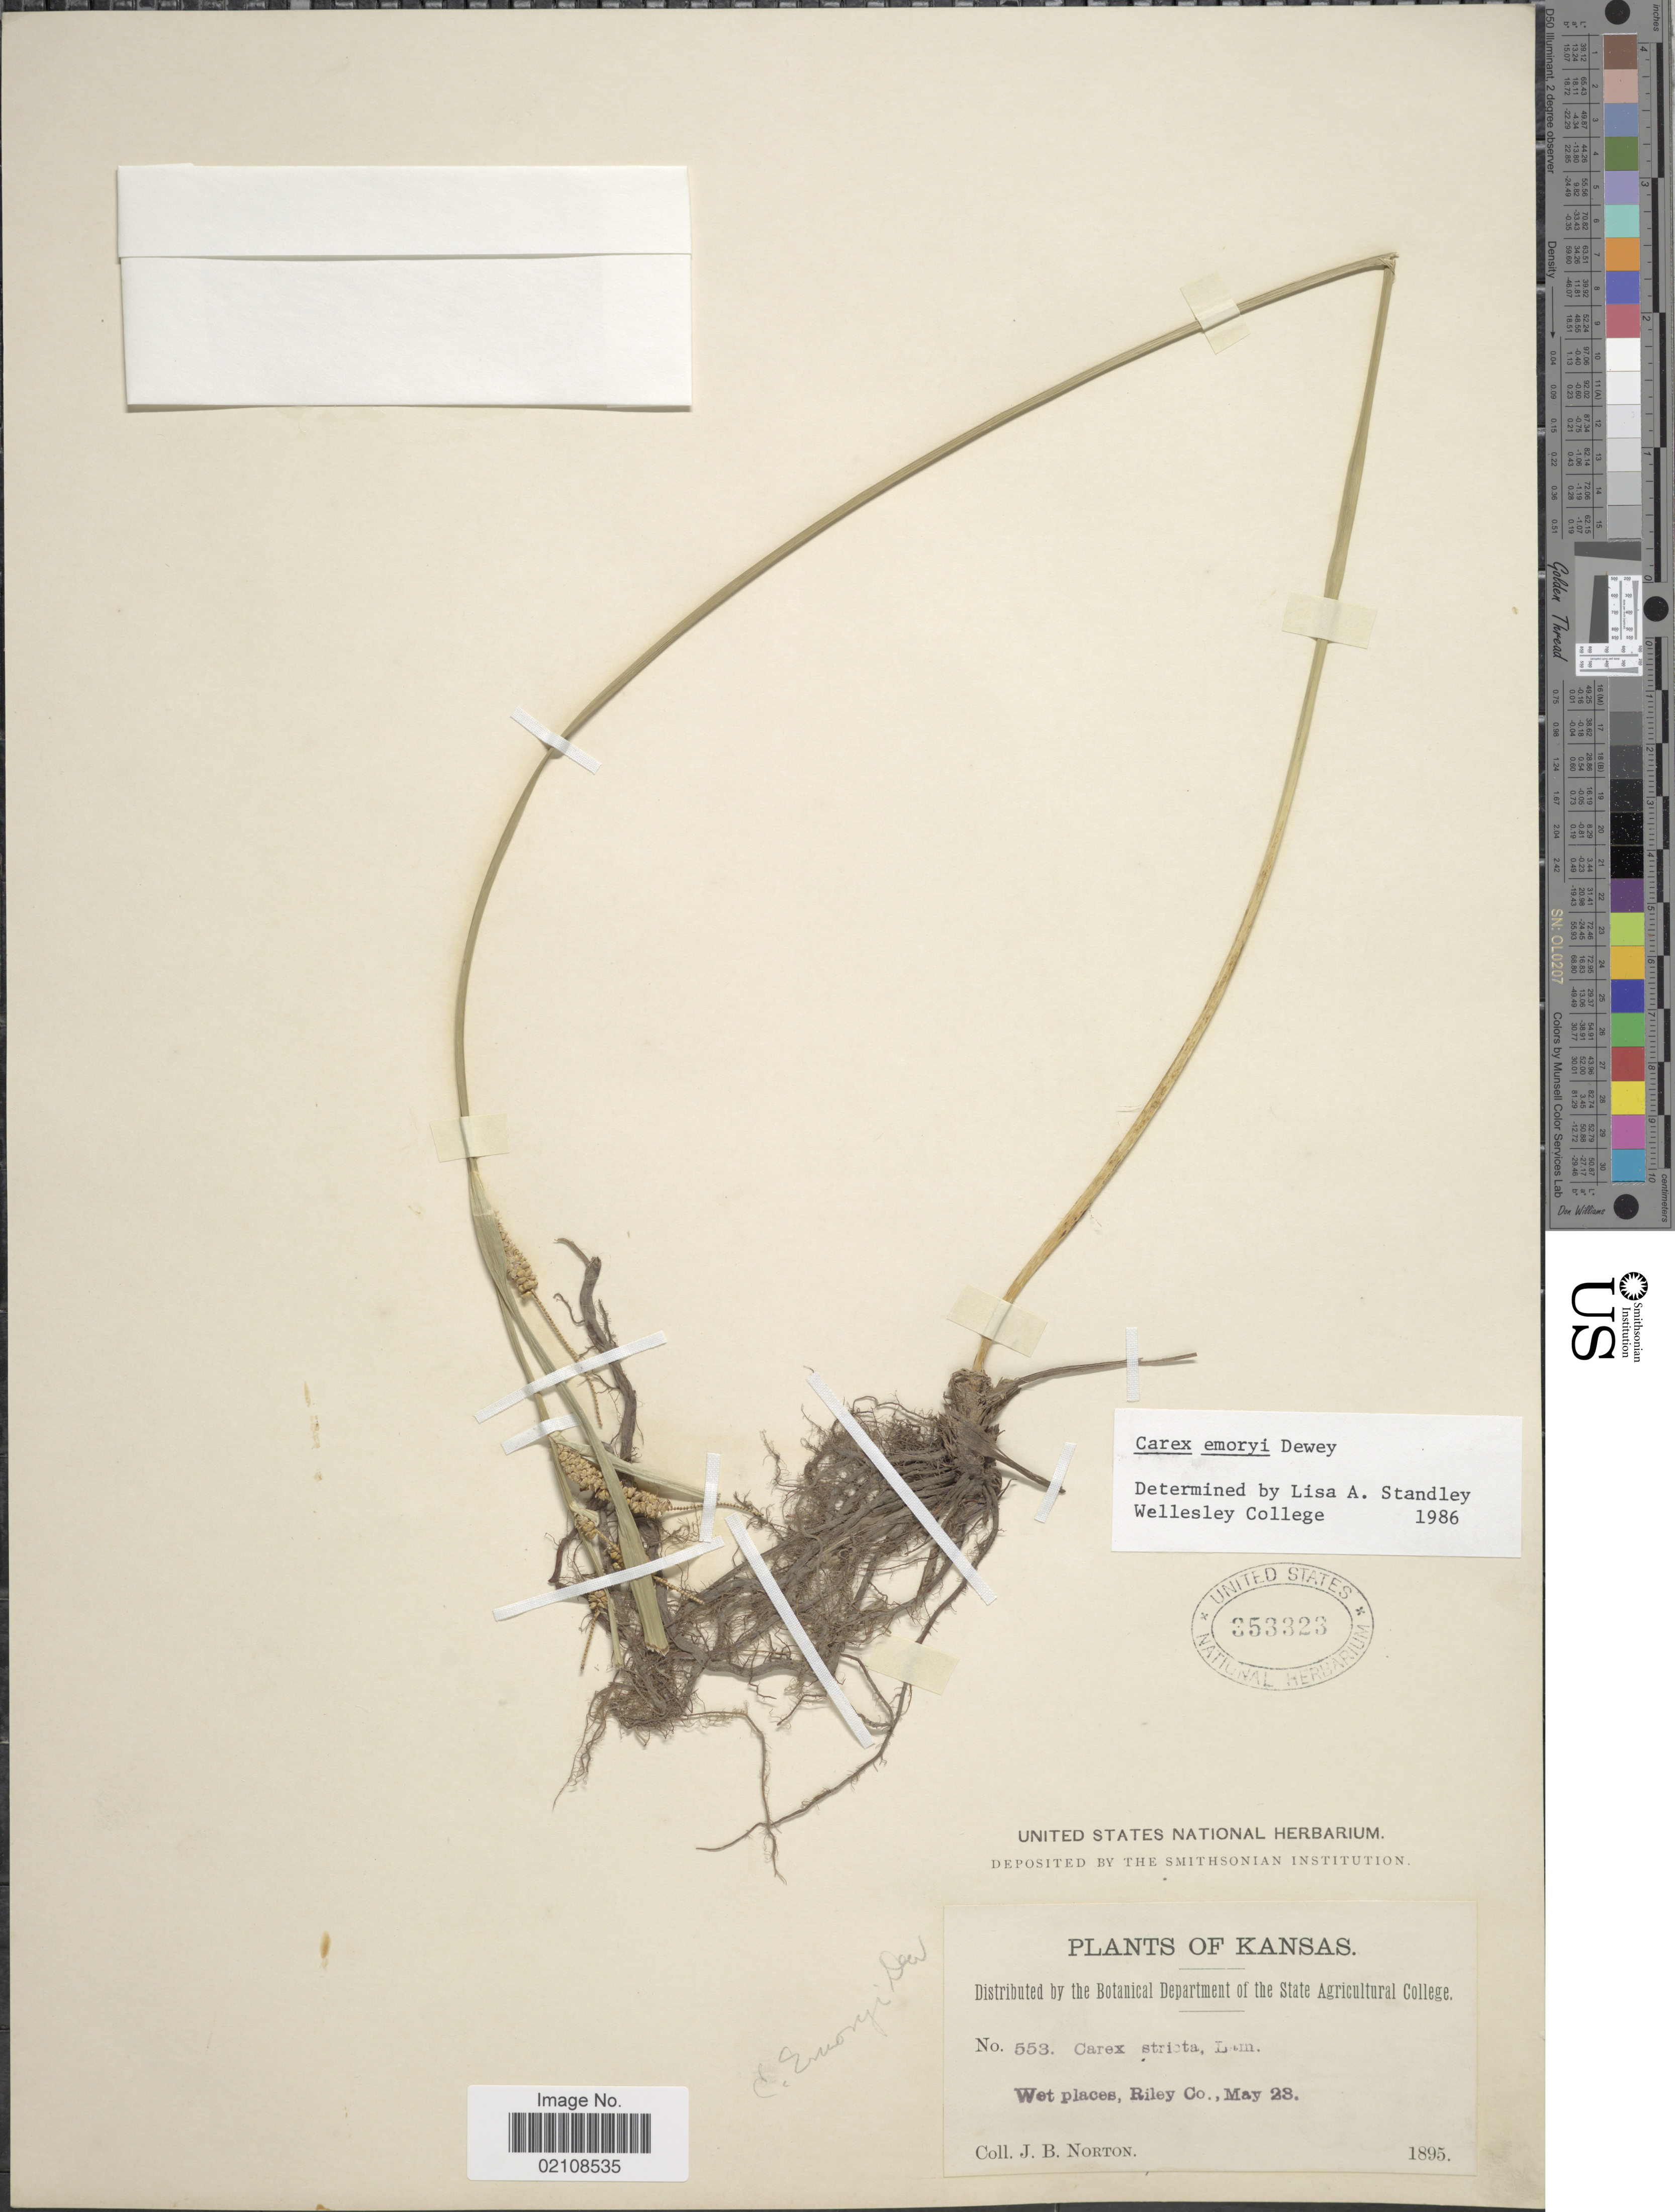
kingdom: Plantae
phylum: Tracheophyta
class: Liliopsida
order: Poales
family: Cyperaceae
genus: Carex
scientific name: Carex emoryi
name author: Dewey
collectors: J. B. Norton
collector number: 553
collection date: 1895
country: United States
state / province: Kansas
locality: Riley Co.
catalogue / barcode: US 353323